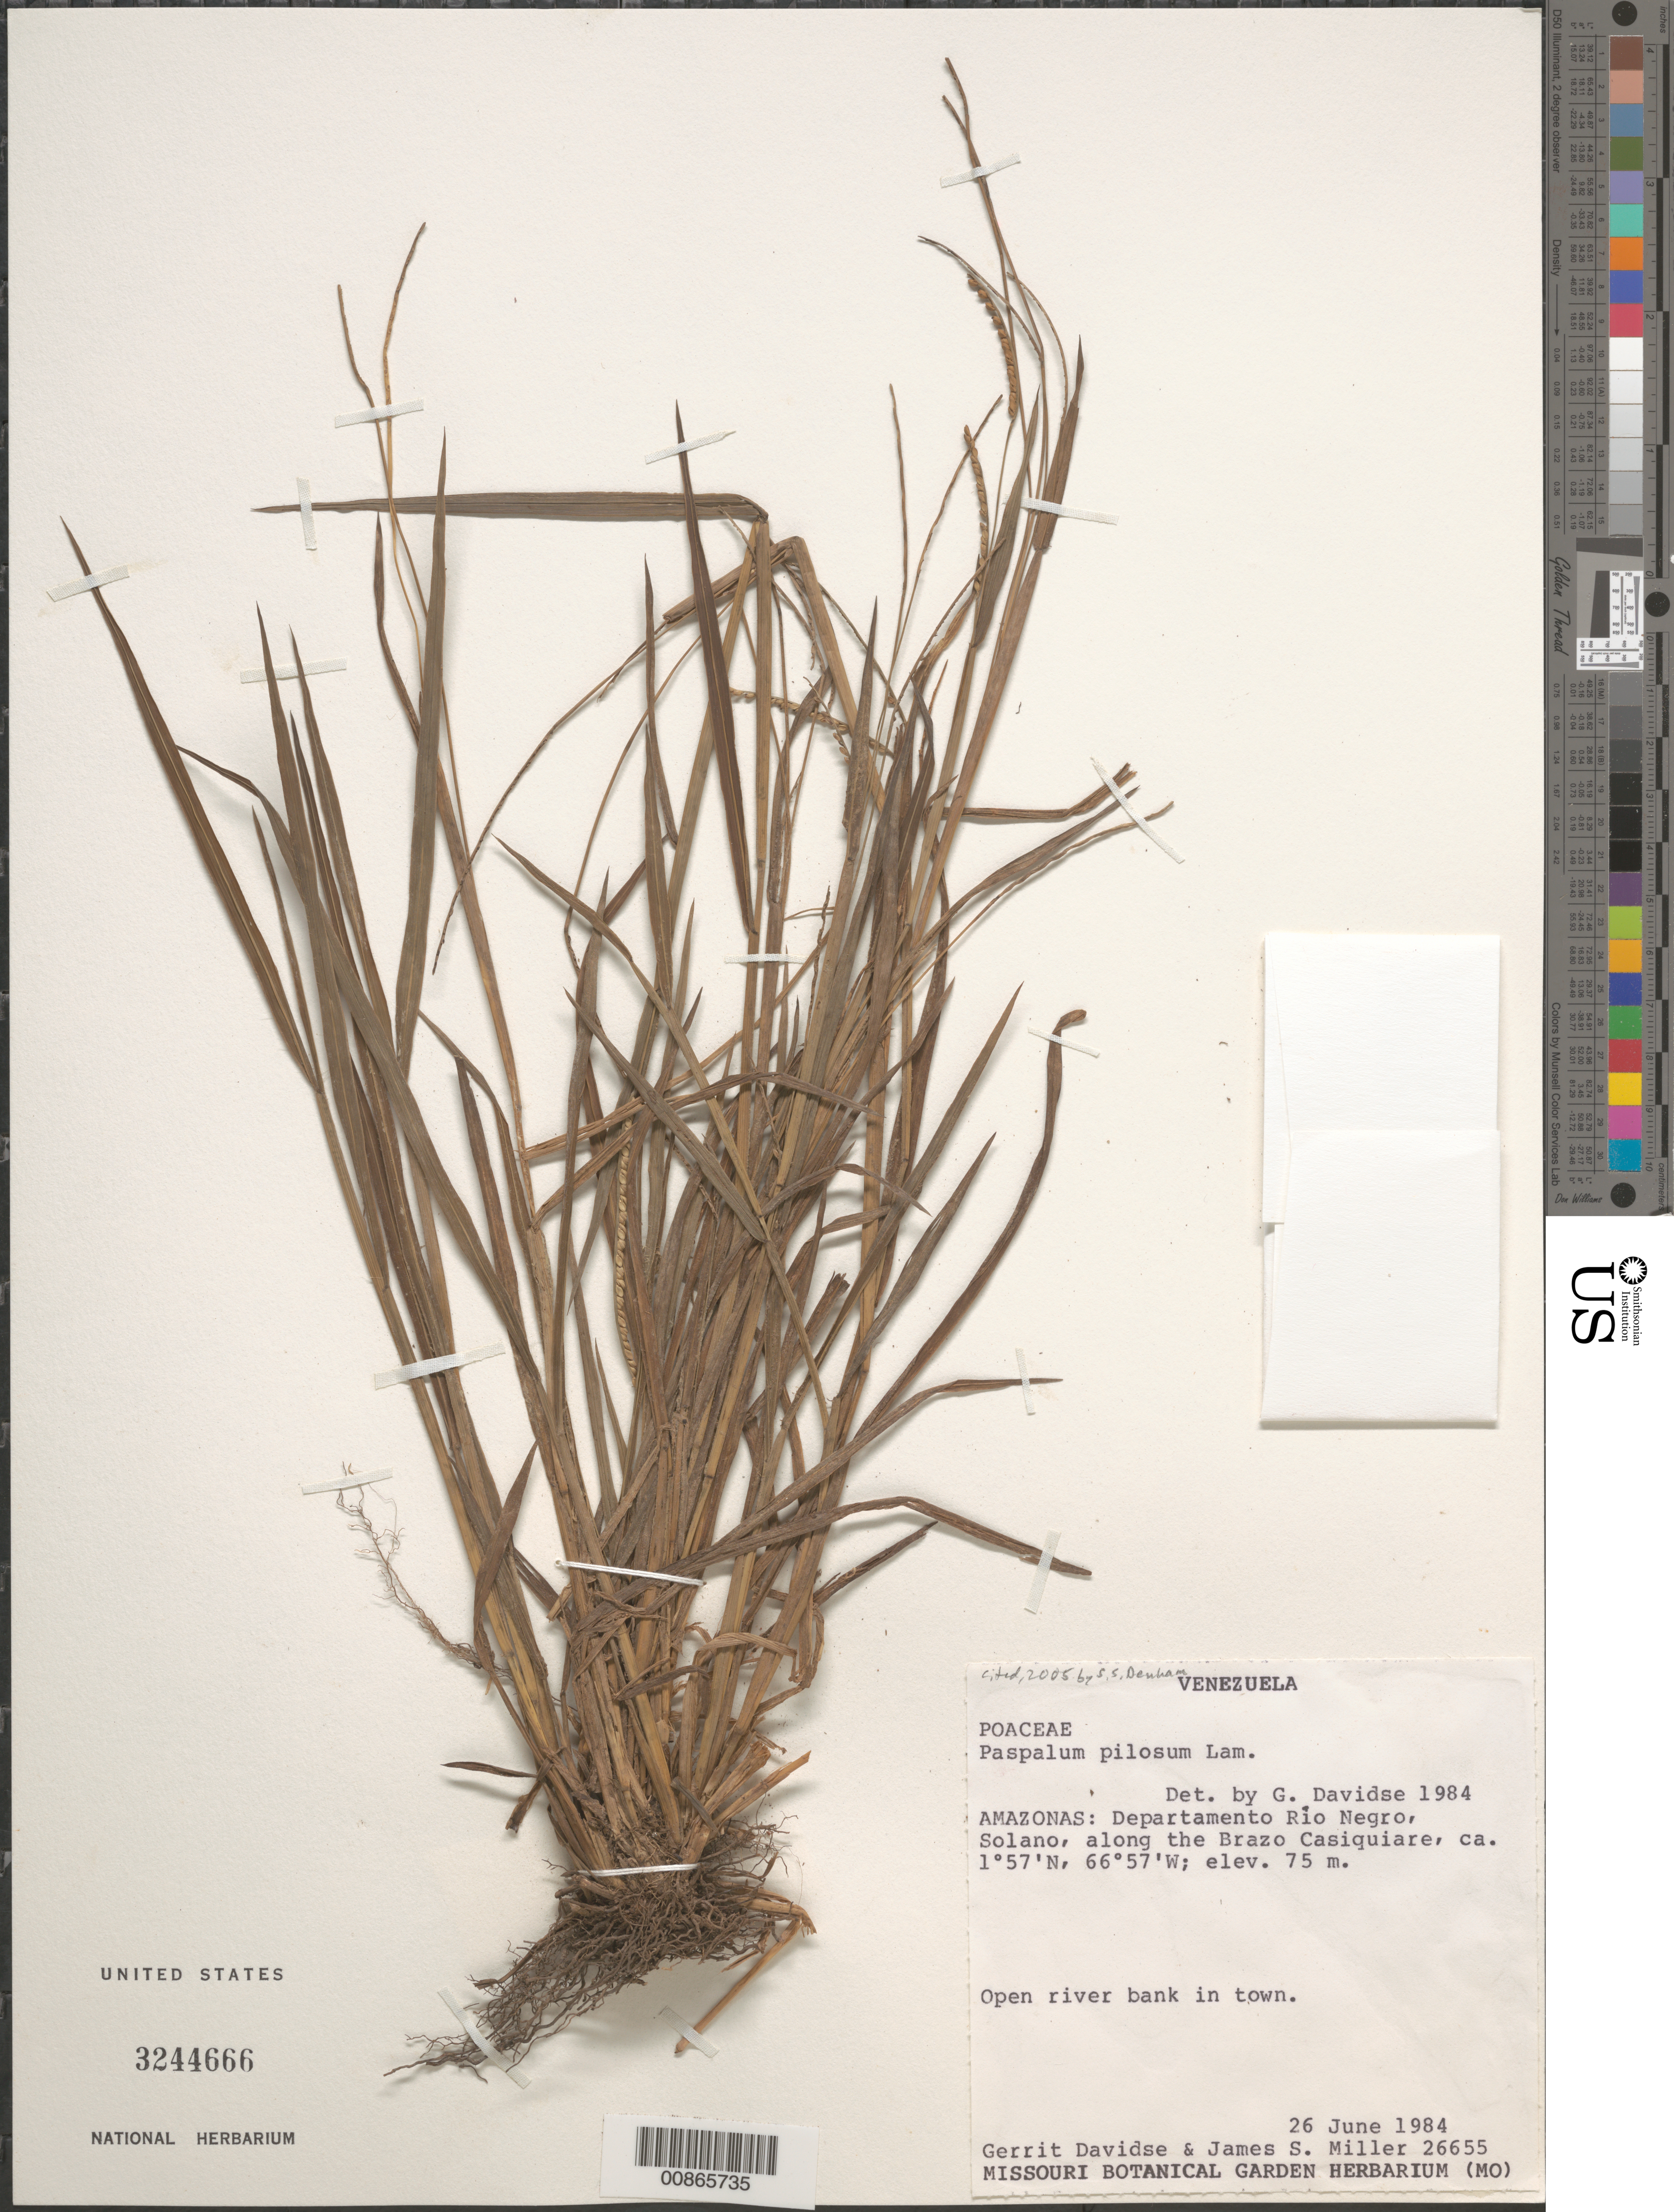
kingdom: Plantae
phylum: Tracheophyta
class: Liliopsida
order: Poales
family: Poaceae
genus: Paspalum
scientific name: Paspalum pilosum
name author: Lam.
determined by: Davidse, Gerrit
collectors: G. Davidse & J. S. Miller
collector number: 26655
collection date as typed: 26-Jun-84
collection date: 1984-06-26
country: Venezuela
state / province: Amazonas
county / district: Río Negro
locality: Solano, along the Brazo Casiquiare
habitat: Open river bank in town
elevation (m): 75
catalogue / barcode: US 3244666